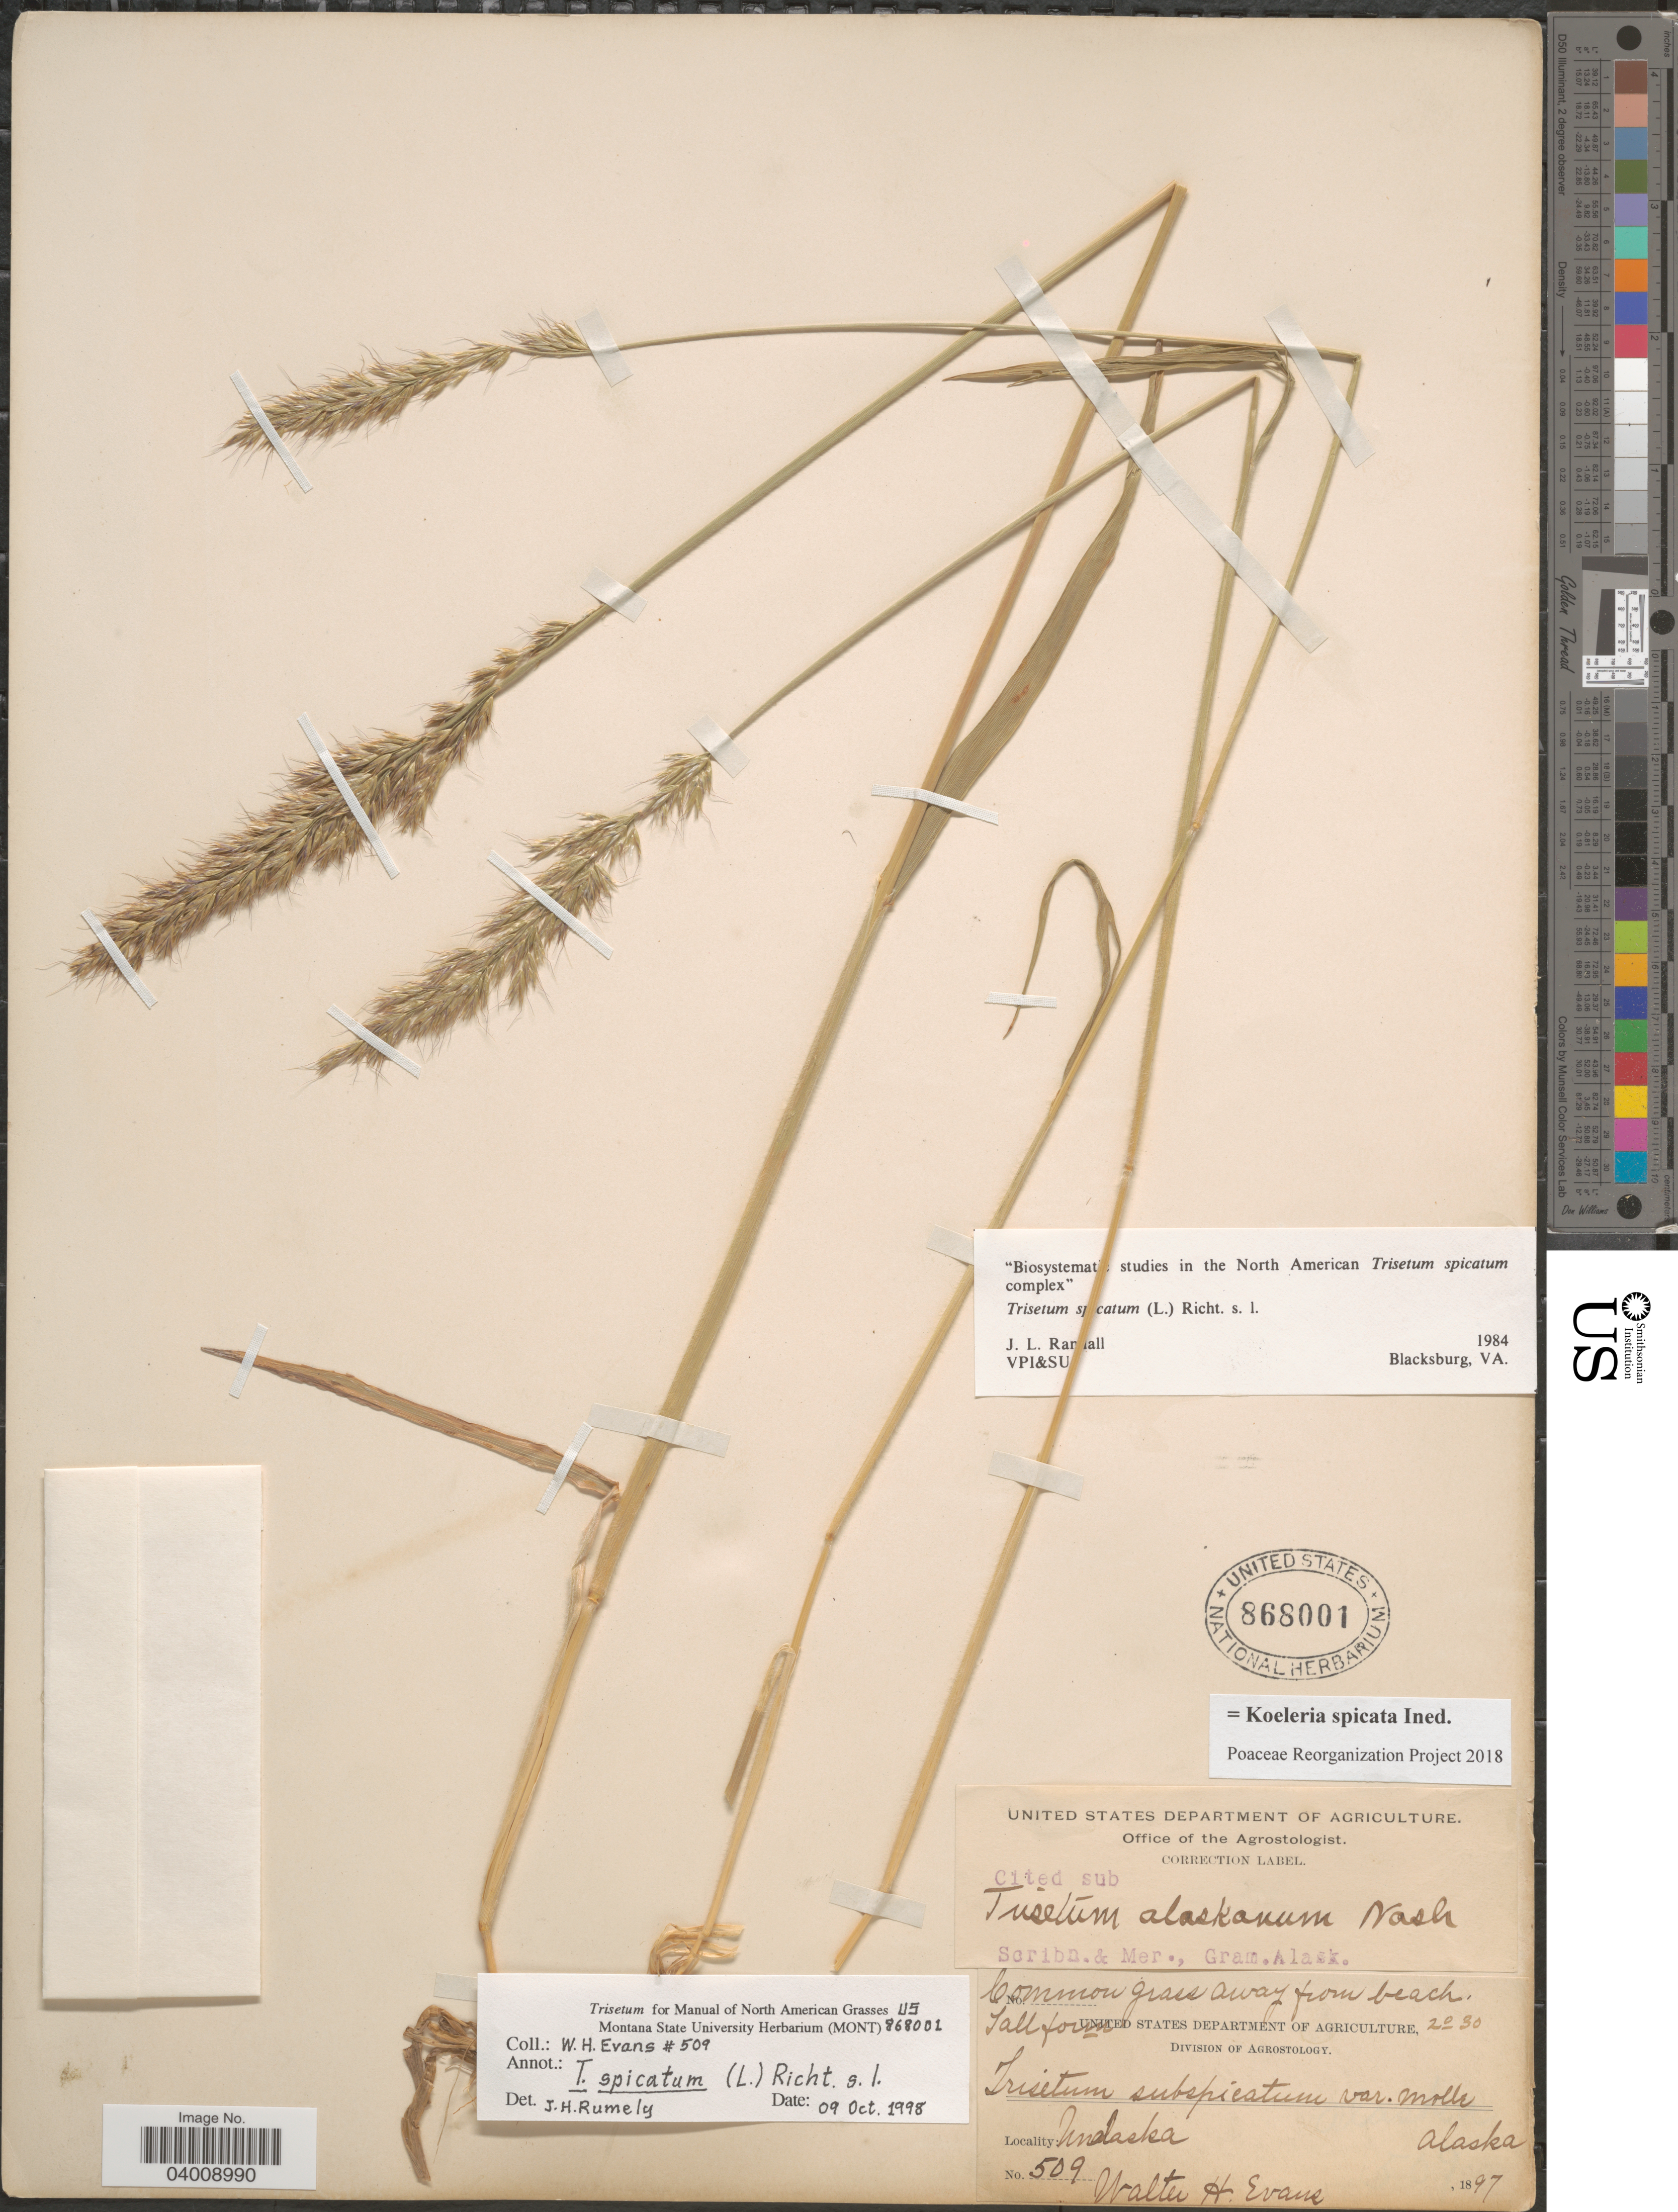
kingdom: Plantae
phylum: Tracheophyta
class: Liliopsida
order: Poales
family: Poaceae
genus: Koeleria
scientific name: Koeleria spicata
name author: (L.) Barberá et al.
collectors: W. H. Evans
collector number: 509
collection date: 1897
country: United States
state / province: Alaska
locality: Unalaska.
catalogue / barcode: US 868001